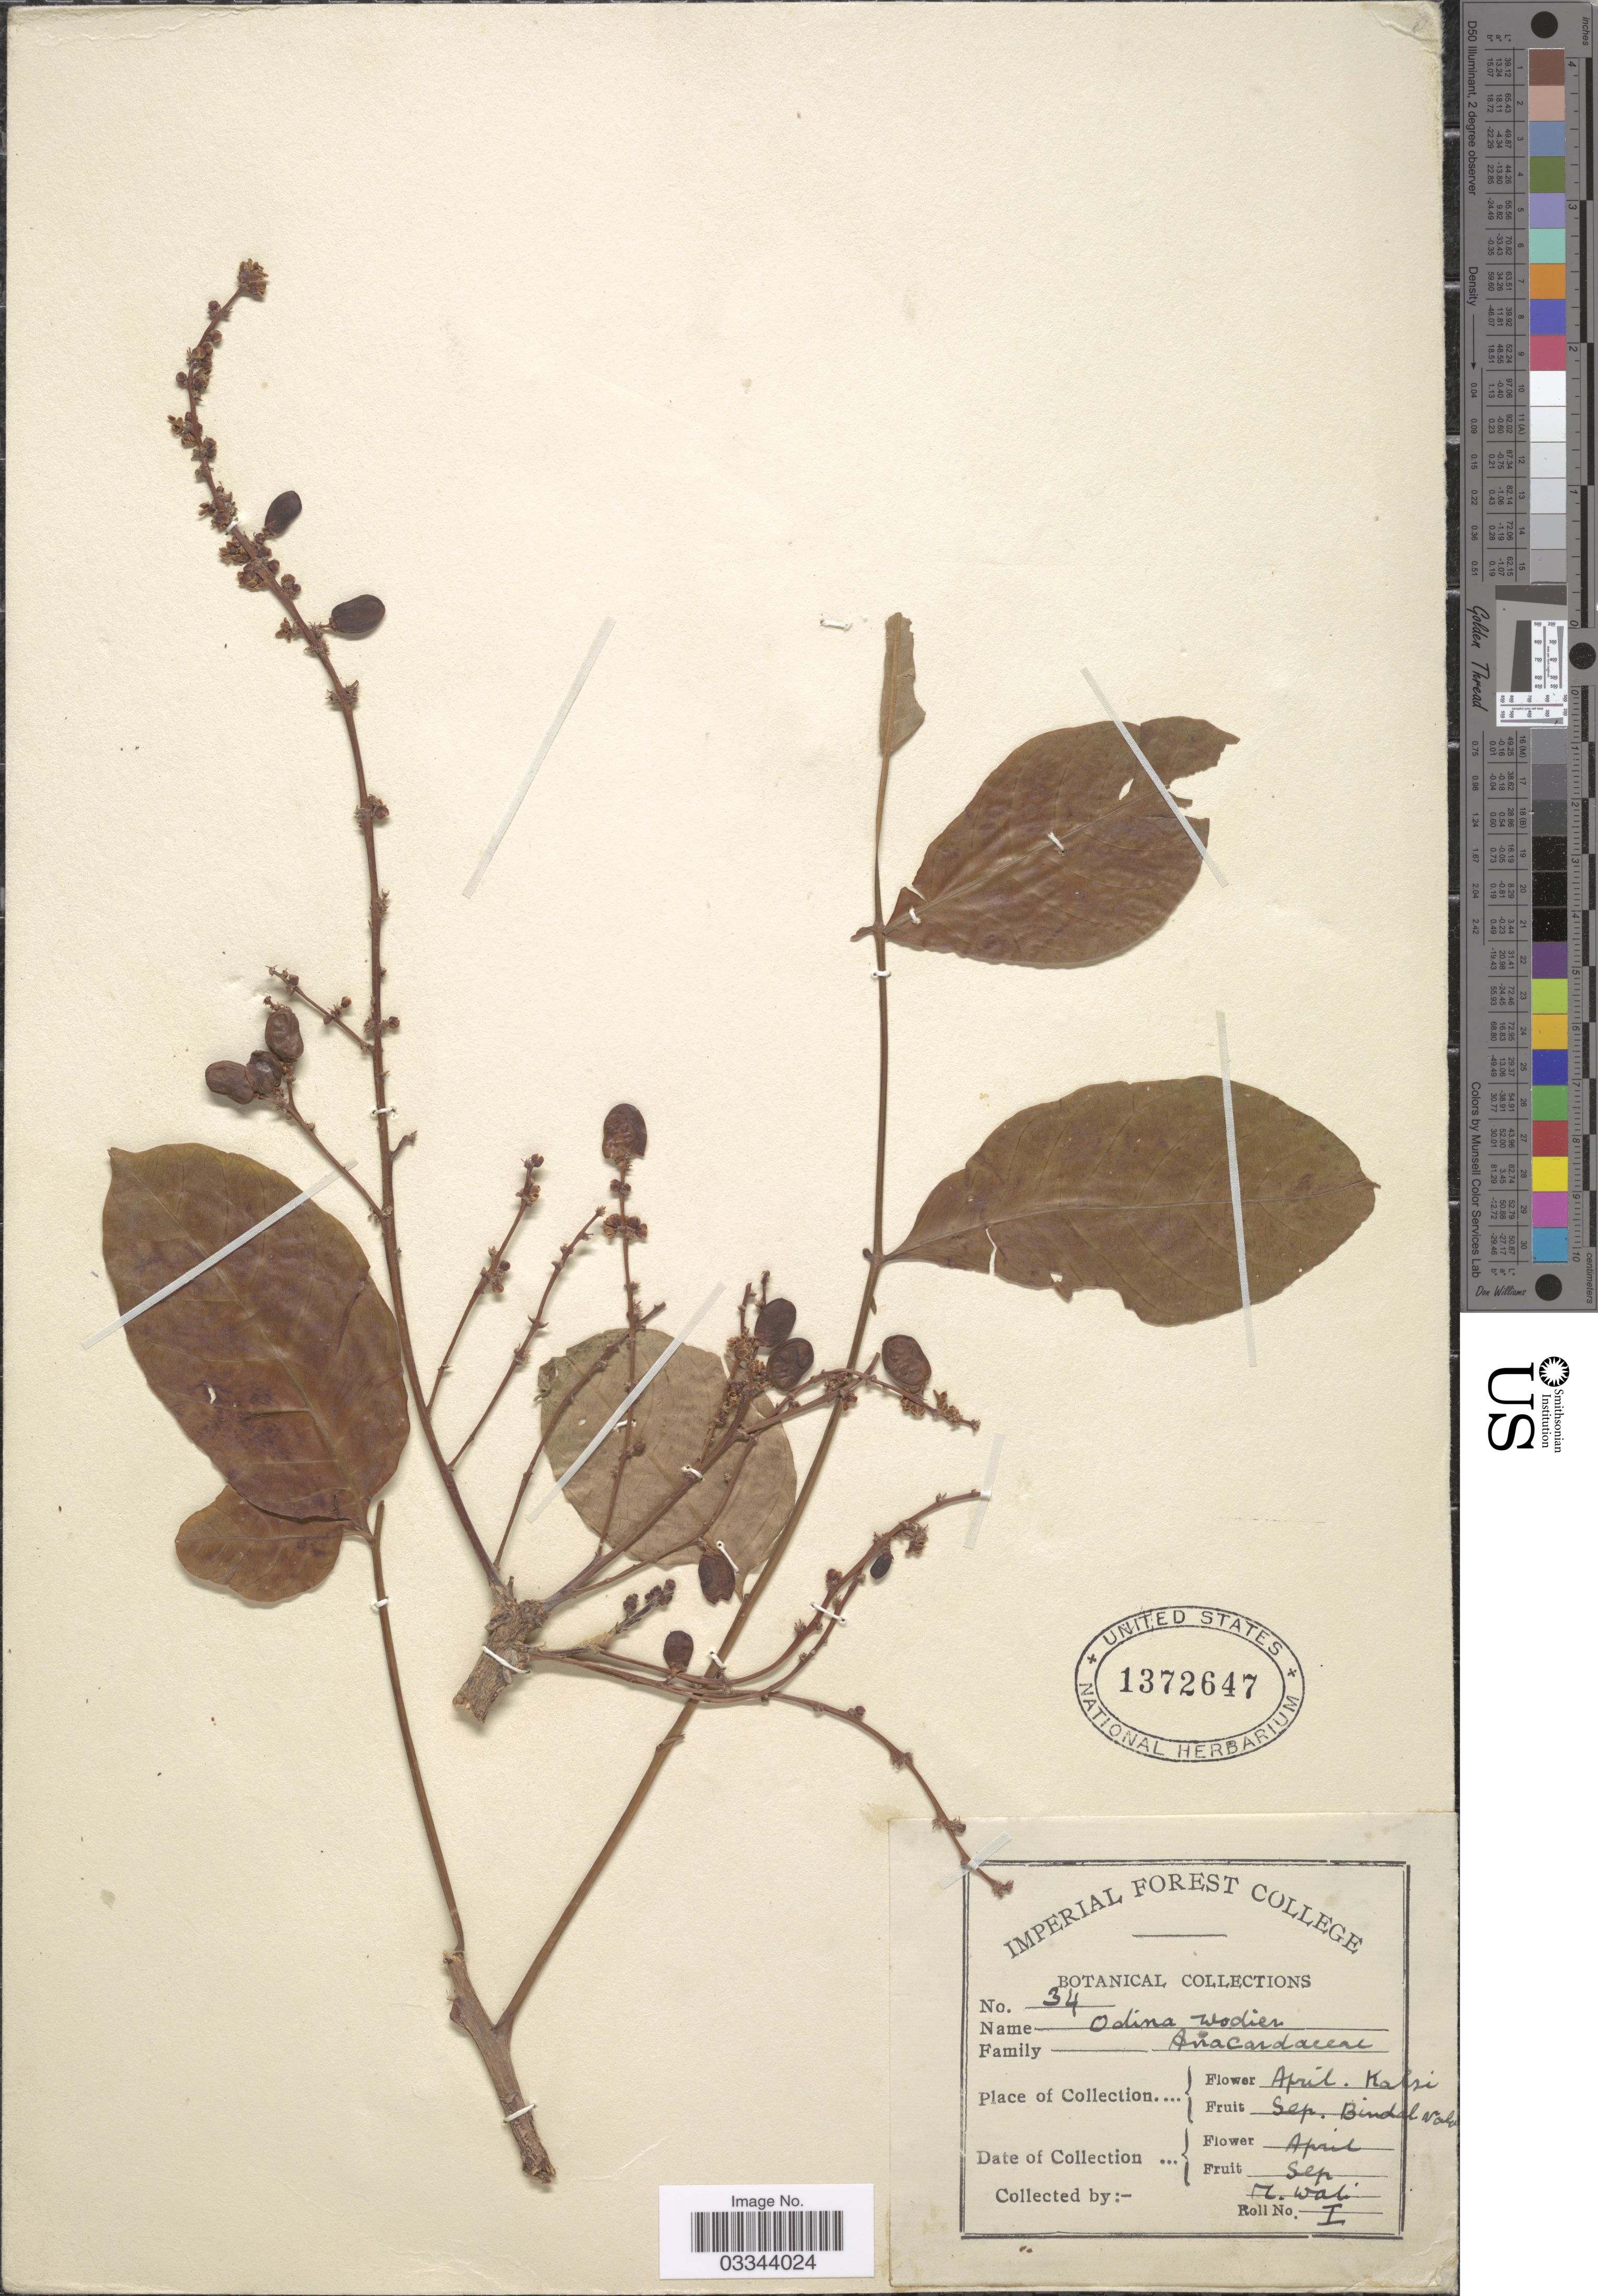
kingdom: Plantae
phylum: Tracheophyta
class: Magnoliopsida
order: Sapindales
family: Anacardiaceae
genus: Lannea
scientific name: Lannea wodier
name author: (Roxb.) Adelb.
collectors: M. Wali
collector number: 34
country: India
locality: Kalsi, Bindal Nala.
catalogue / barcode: US 1372647